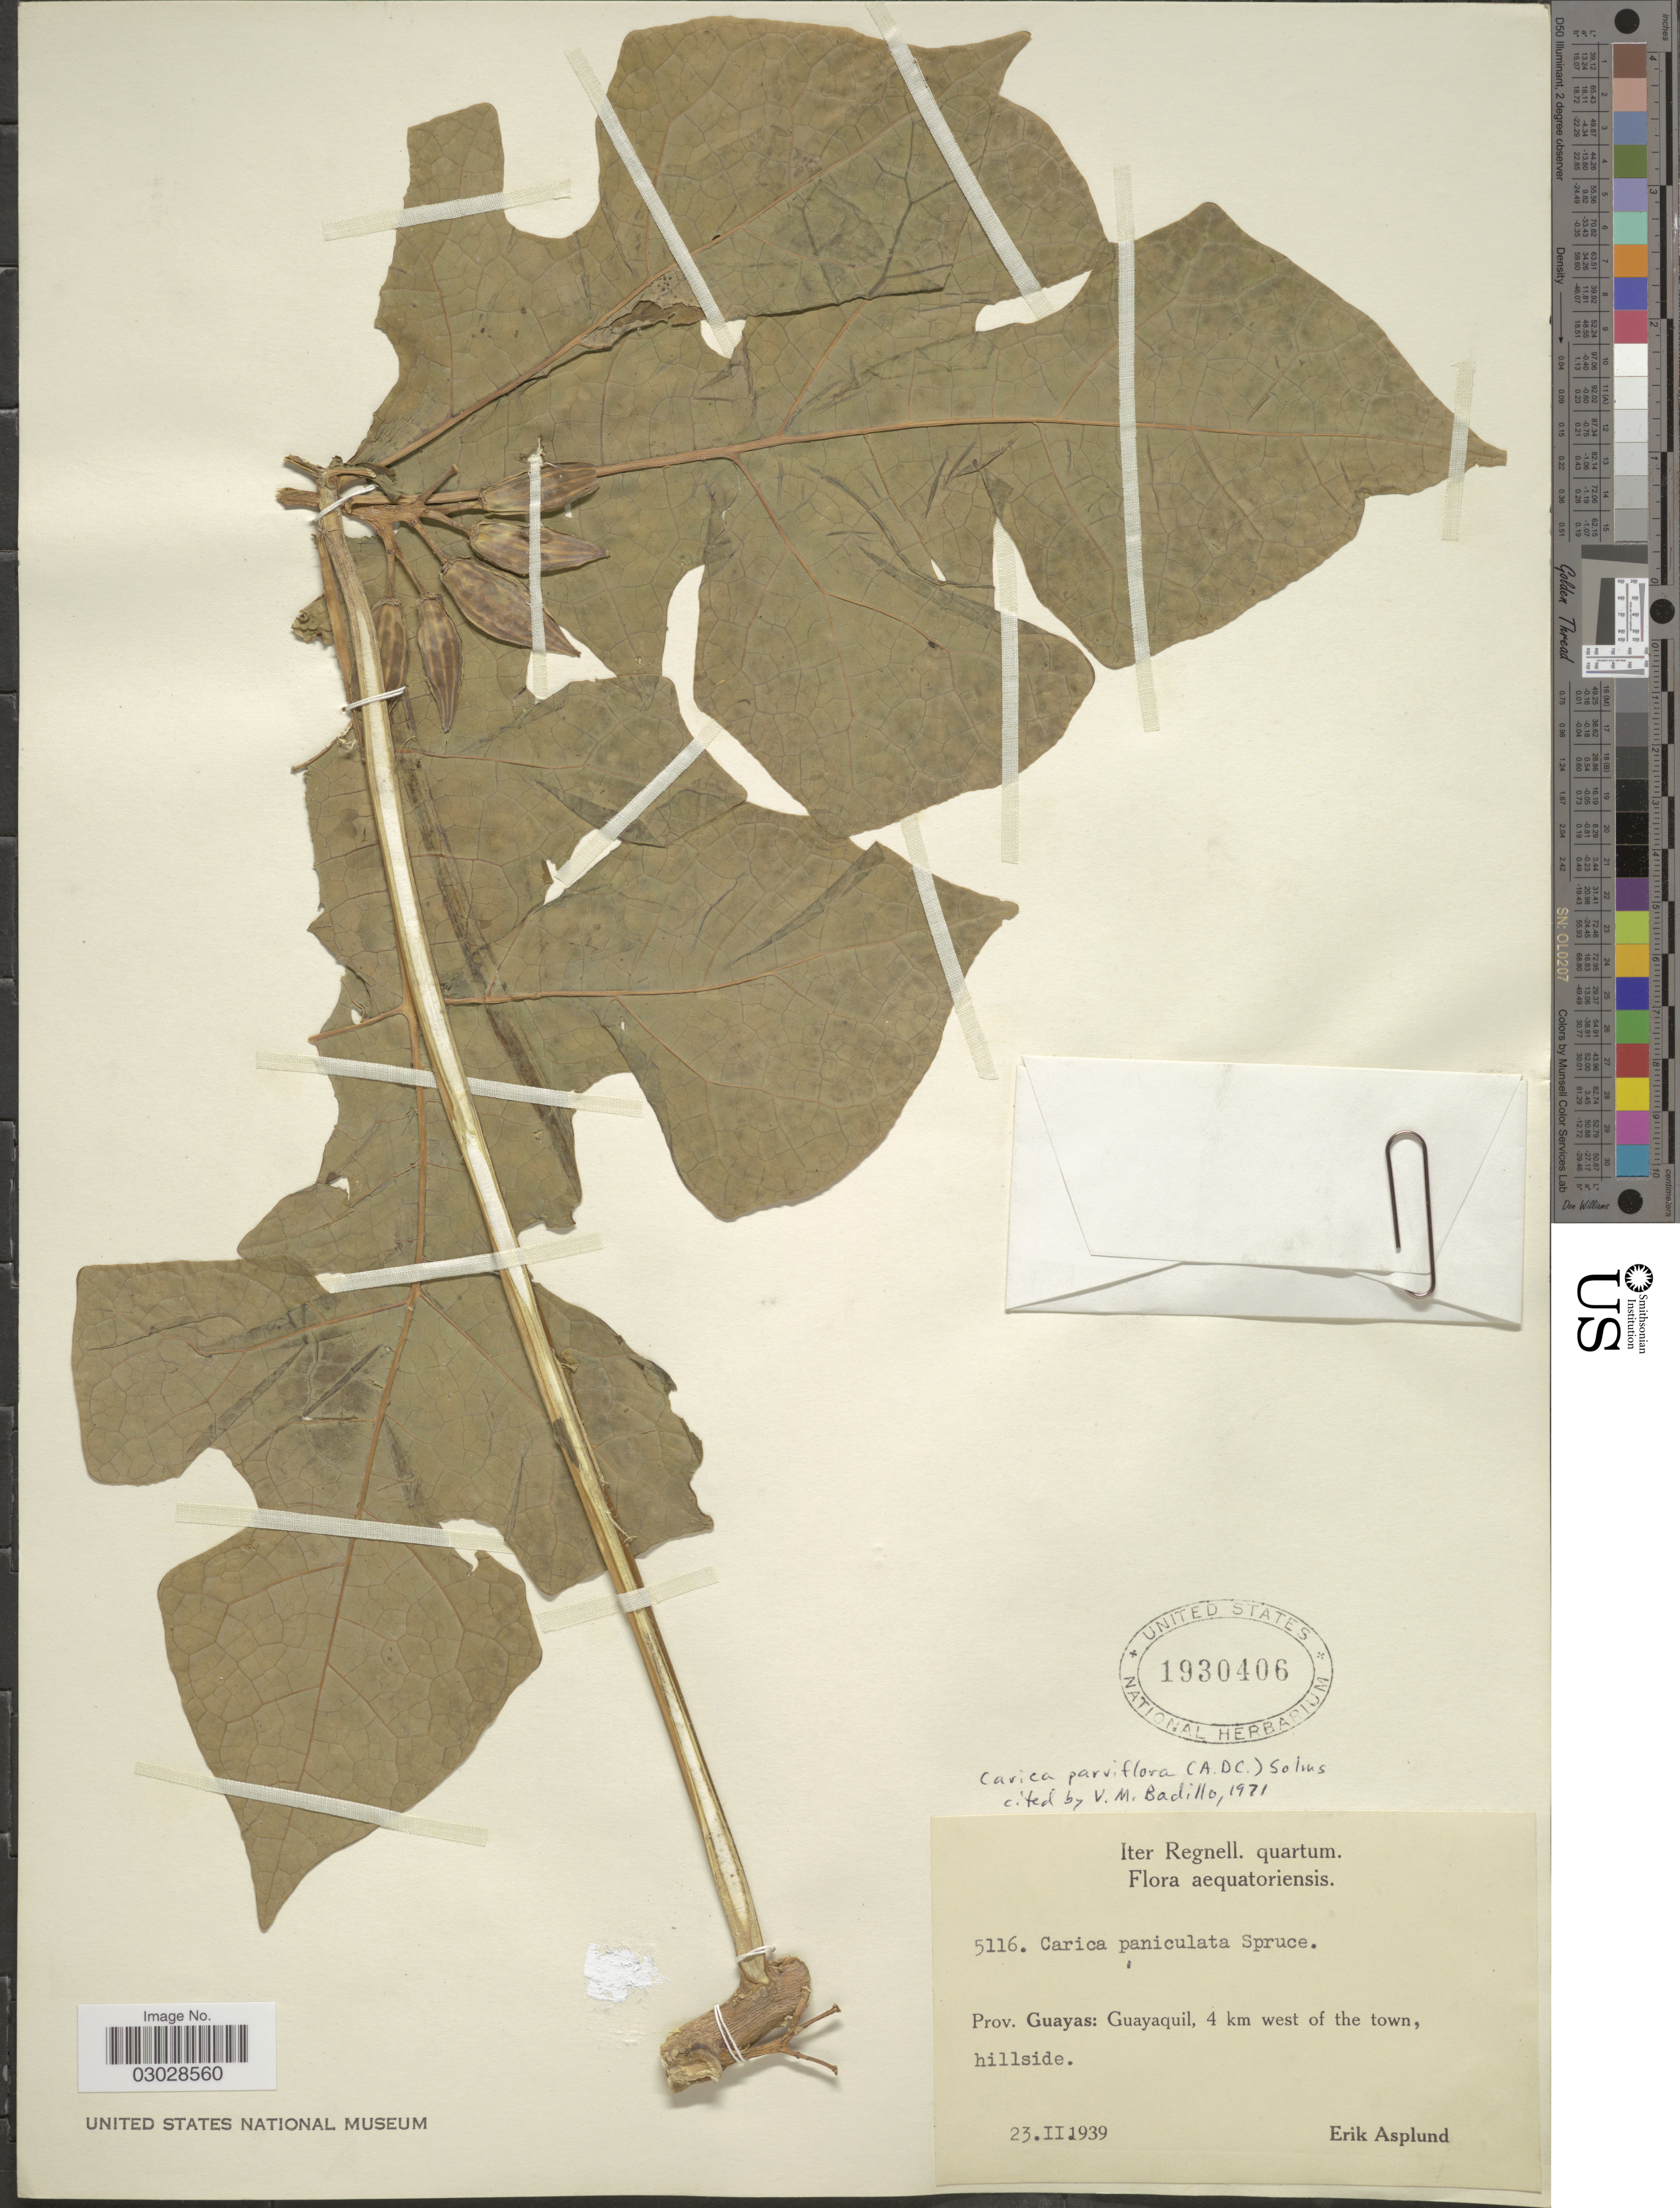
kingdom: Plantae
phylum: Tracheophyta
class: Magnoliopsida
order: Brassicales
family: Caricaceae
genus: Vasconcellea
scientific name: Vasconcellea parviflora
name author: A. DC.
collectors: E. Asplund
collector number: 5116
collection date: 1939-02-23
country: Ecuador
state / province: Guayas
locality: Guayaquil, 4 km west of the town, hillside.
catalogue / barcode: US 1930406